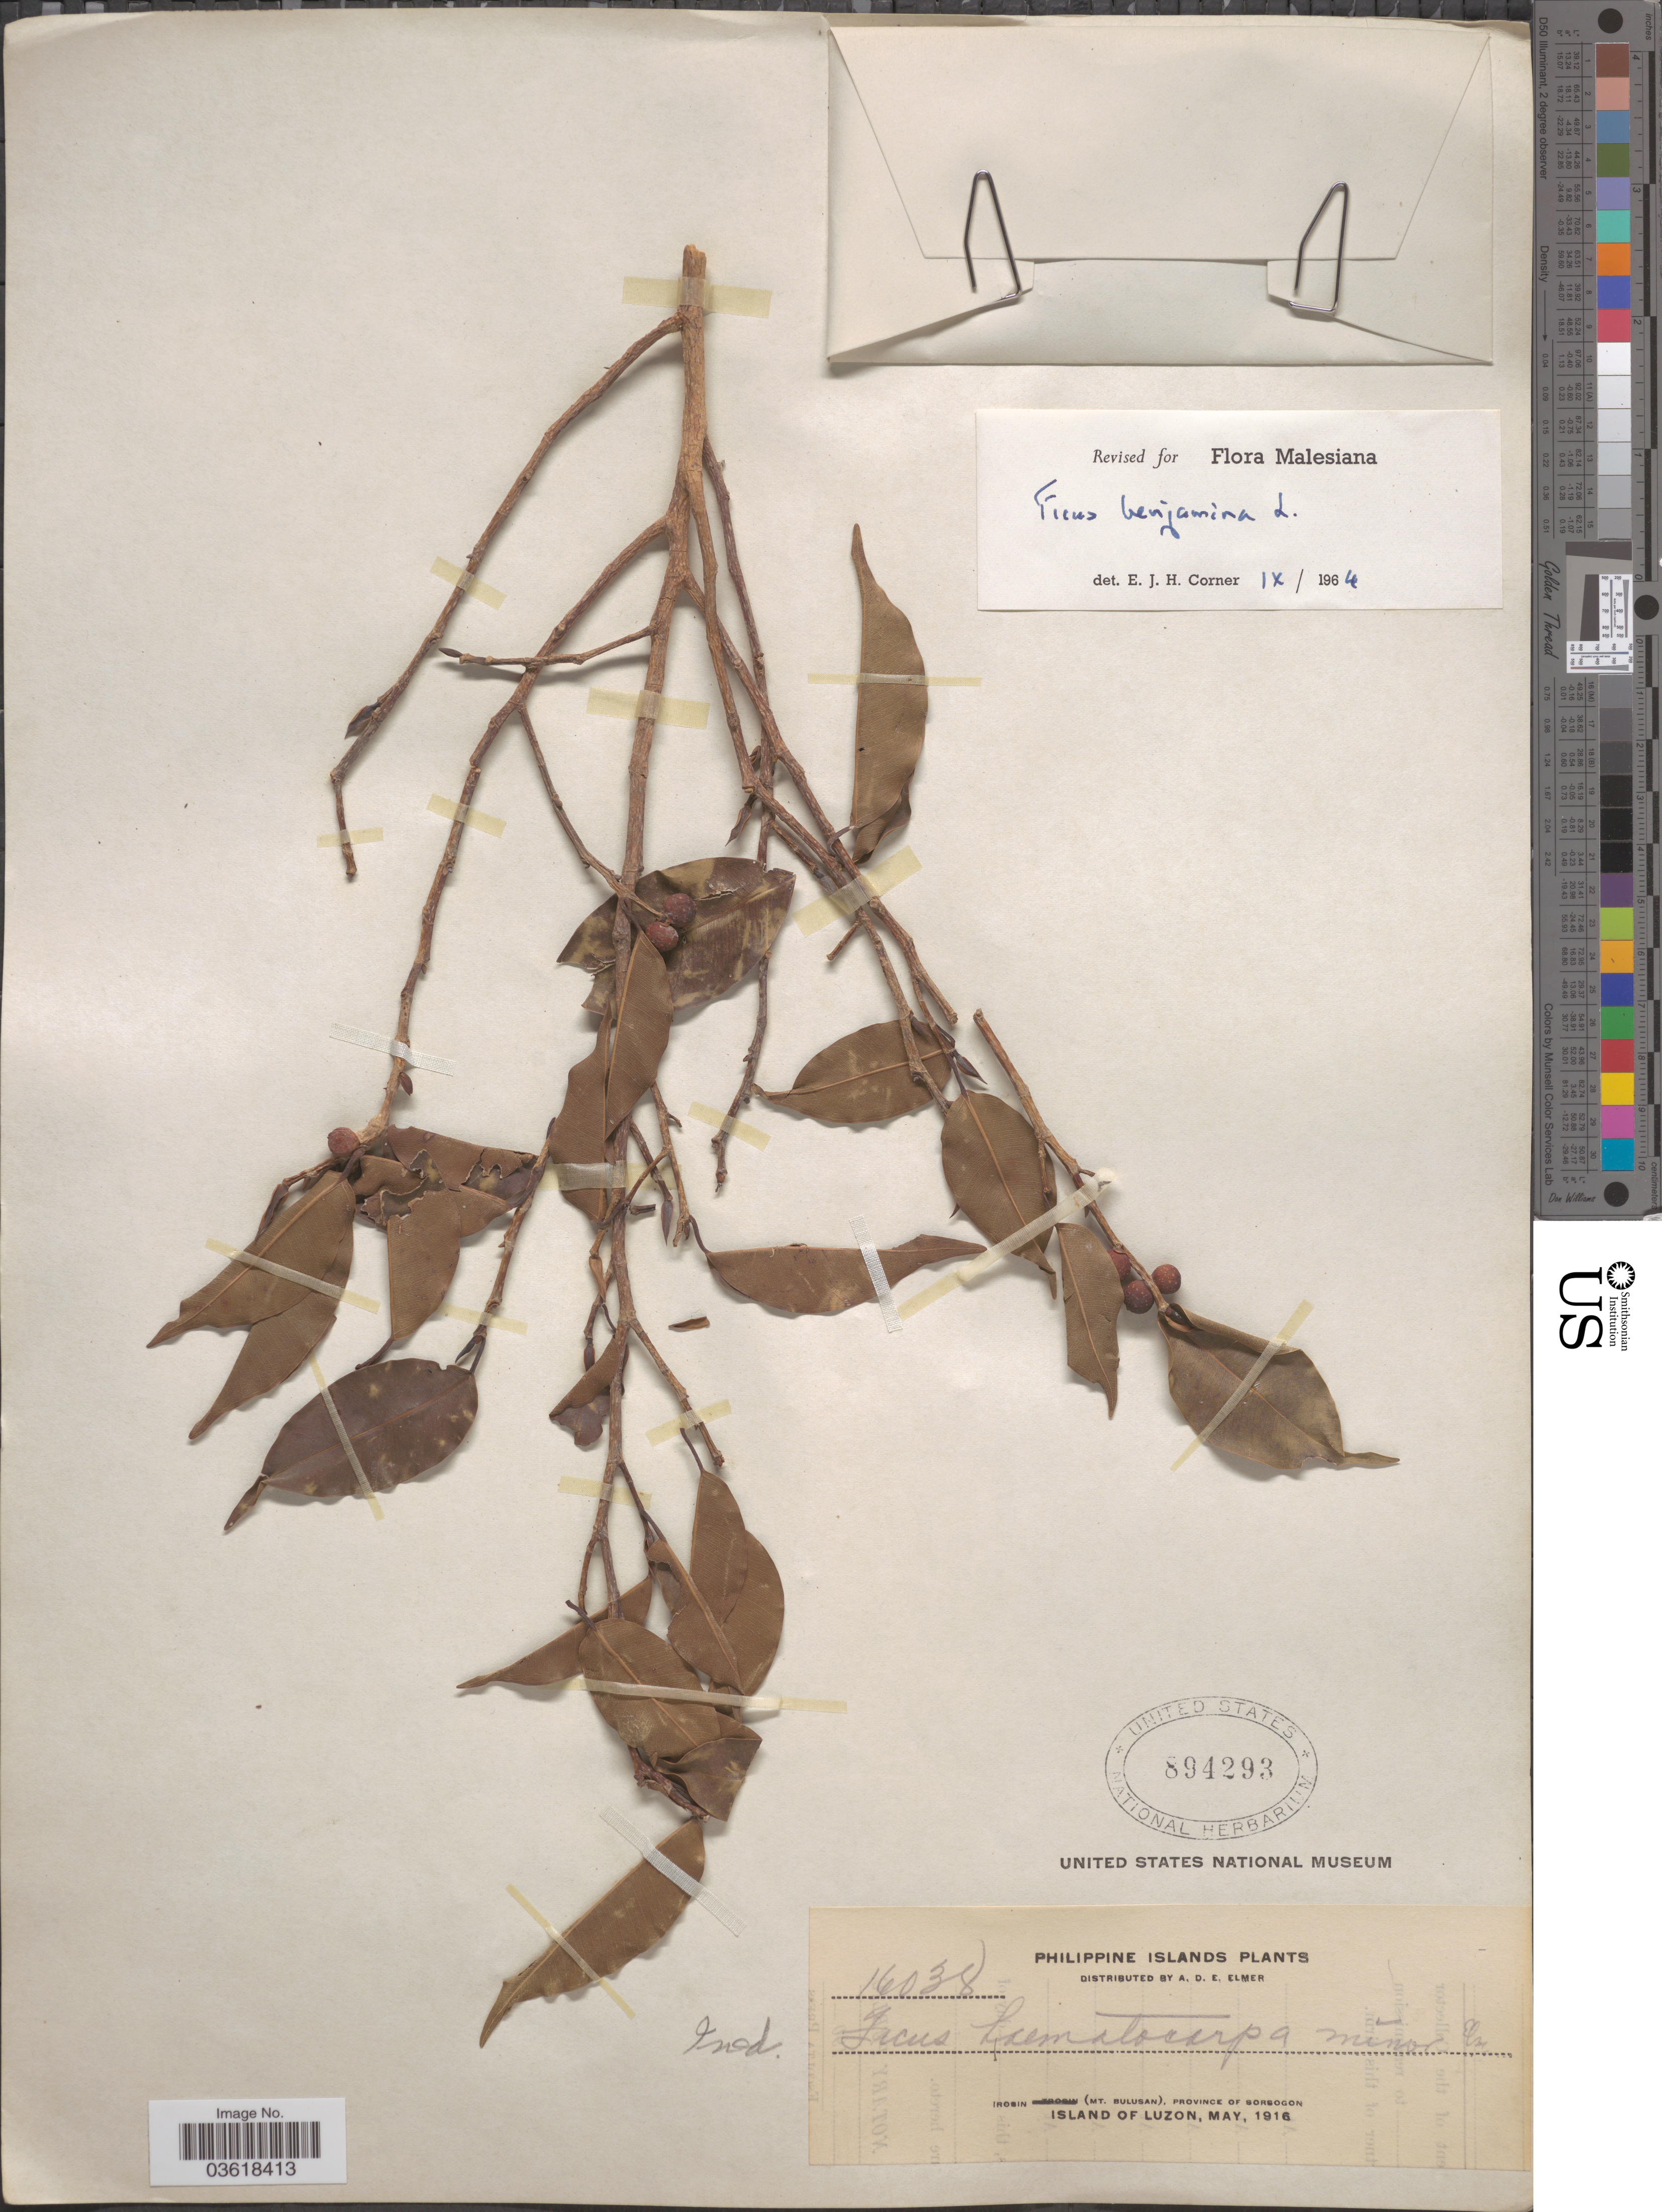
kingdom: Plantae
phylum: Tracheophyta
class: Magnoliopsida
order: Rosales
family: Moraceae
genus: Ficus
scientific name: Ficus benjamina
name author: L.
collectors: A. D. E. Elmer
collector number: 16038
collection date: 1916-05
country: Philippines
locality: Philippine Islands. Irosin (Mt. Bulusan), Province of Sorsogon. Island of Luzon.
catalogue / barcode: US 894293